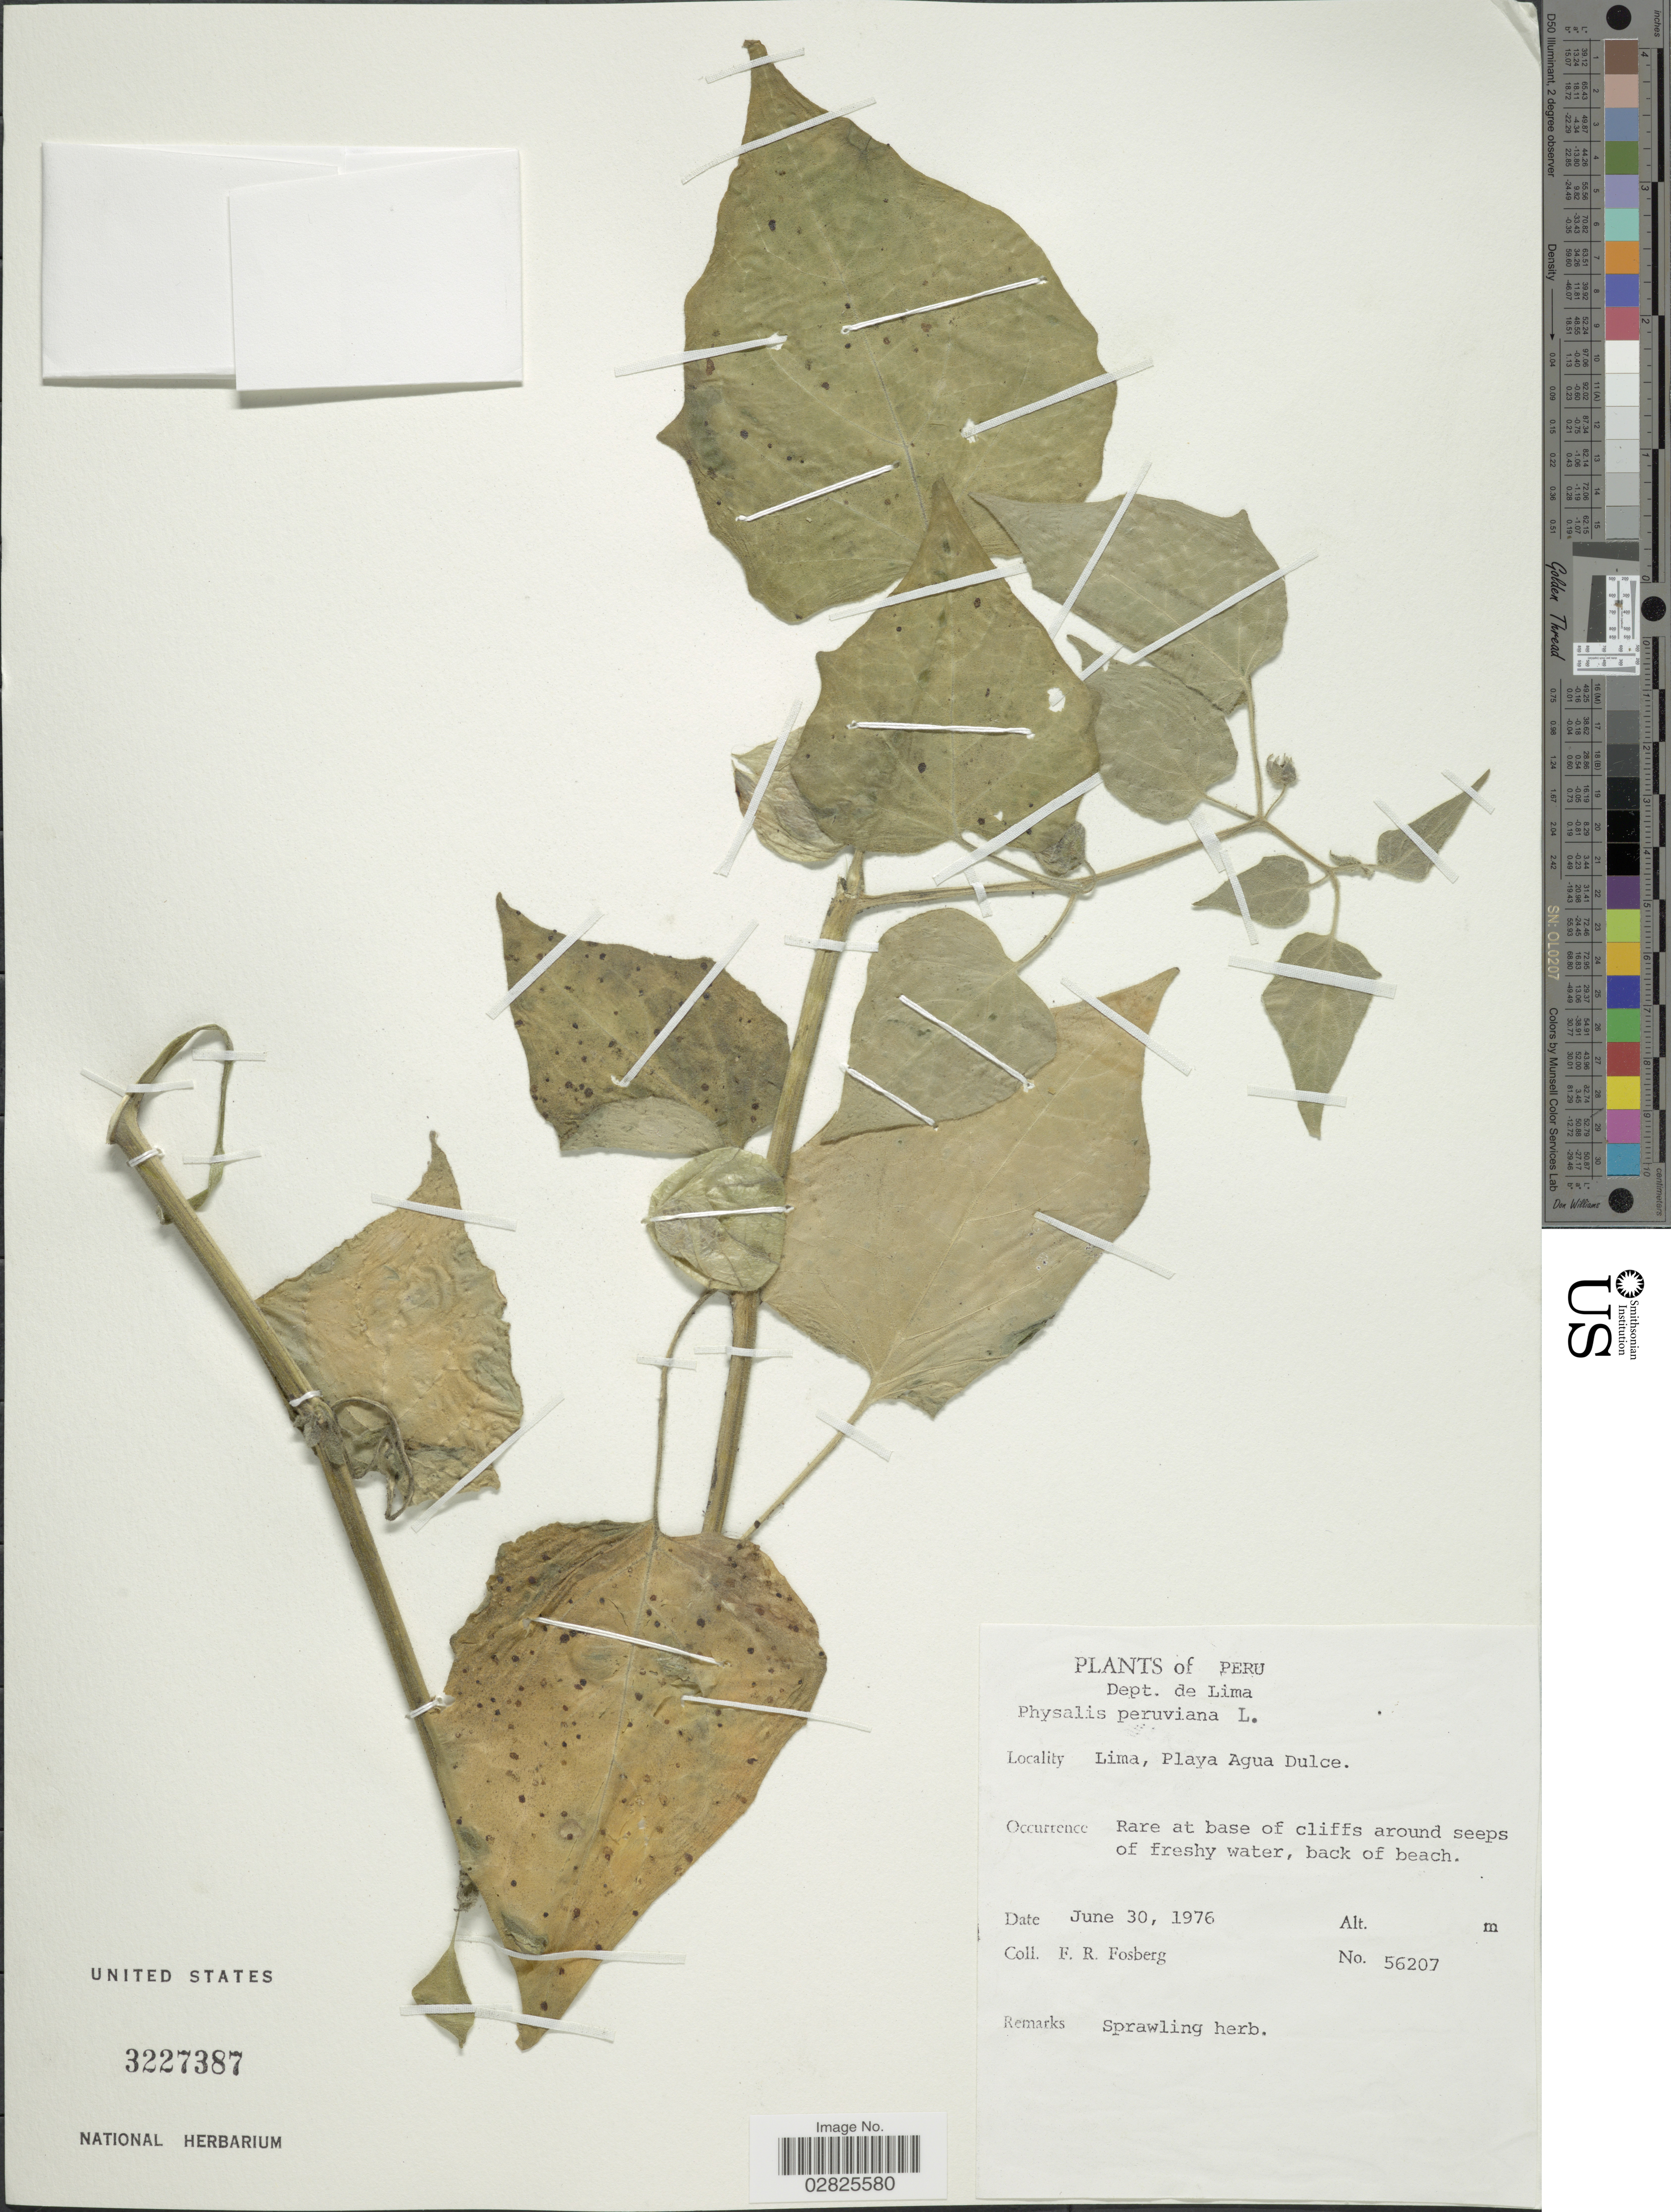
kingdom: Plantae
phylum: Tracheophyta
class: Magnoliopsida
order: Solanales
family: Solanaceae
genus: Physalis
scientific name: Physalis peruviana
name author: L.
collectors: F. R. Fosberg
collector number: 56207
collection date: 1976-06-30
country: Peru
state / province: Lima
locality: Dept. de Lima. Playa Agua Dulce.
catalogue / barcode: US 3227387